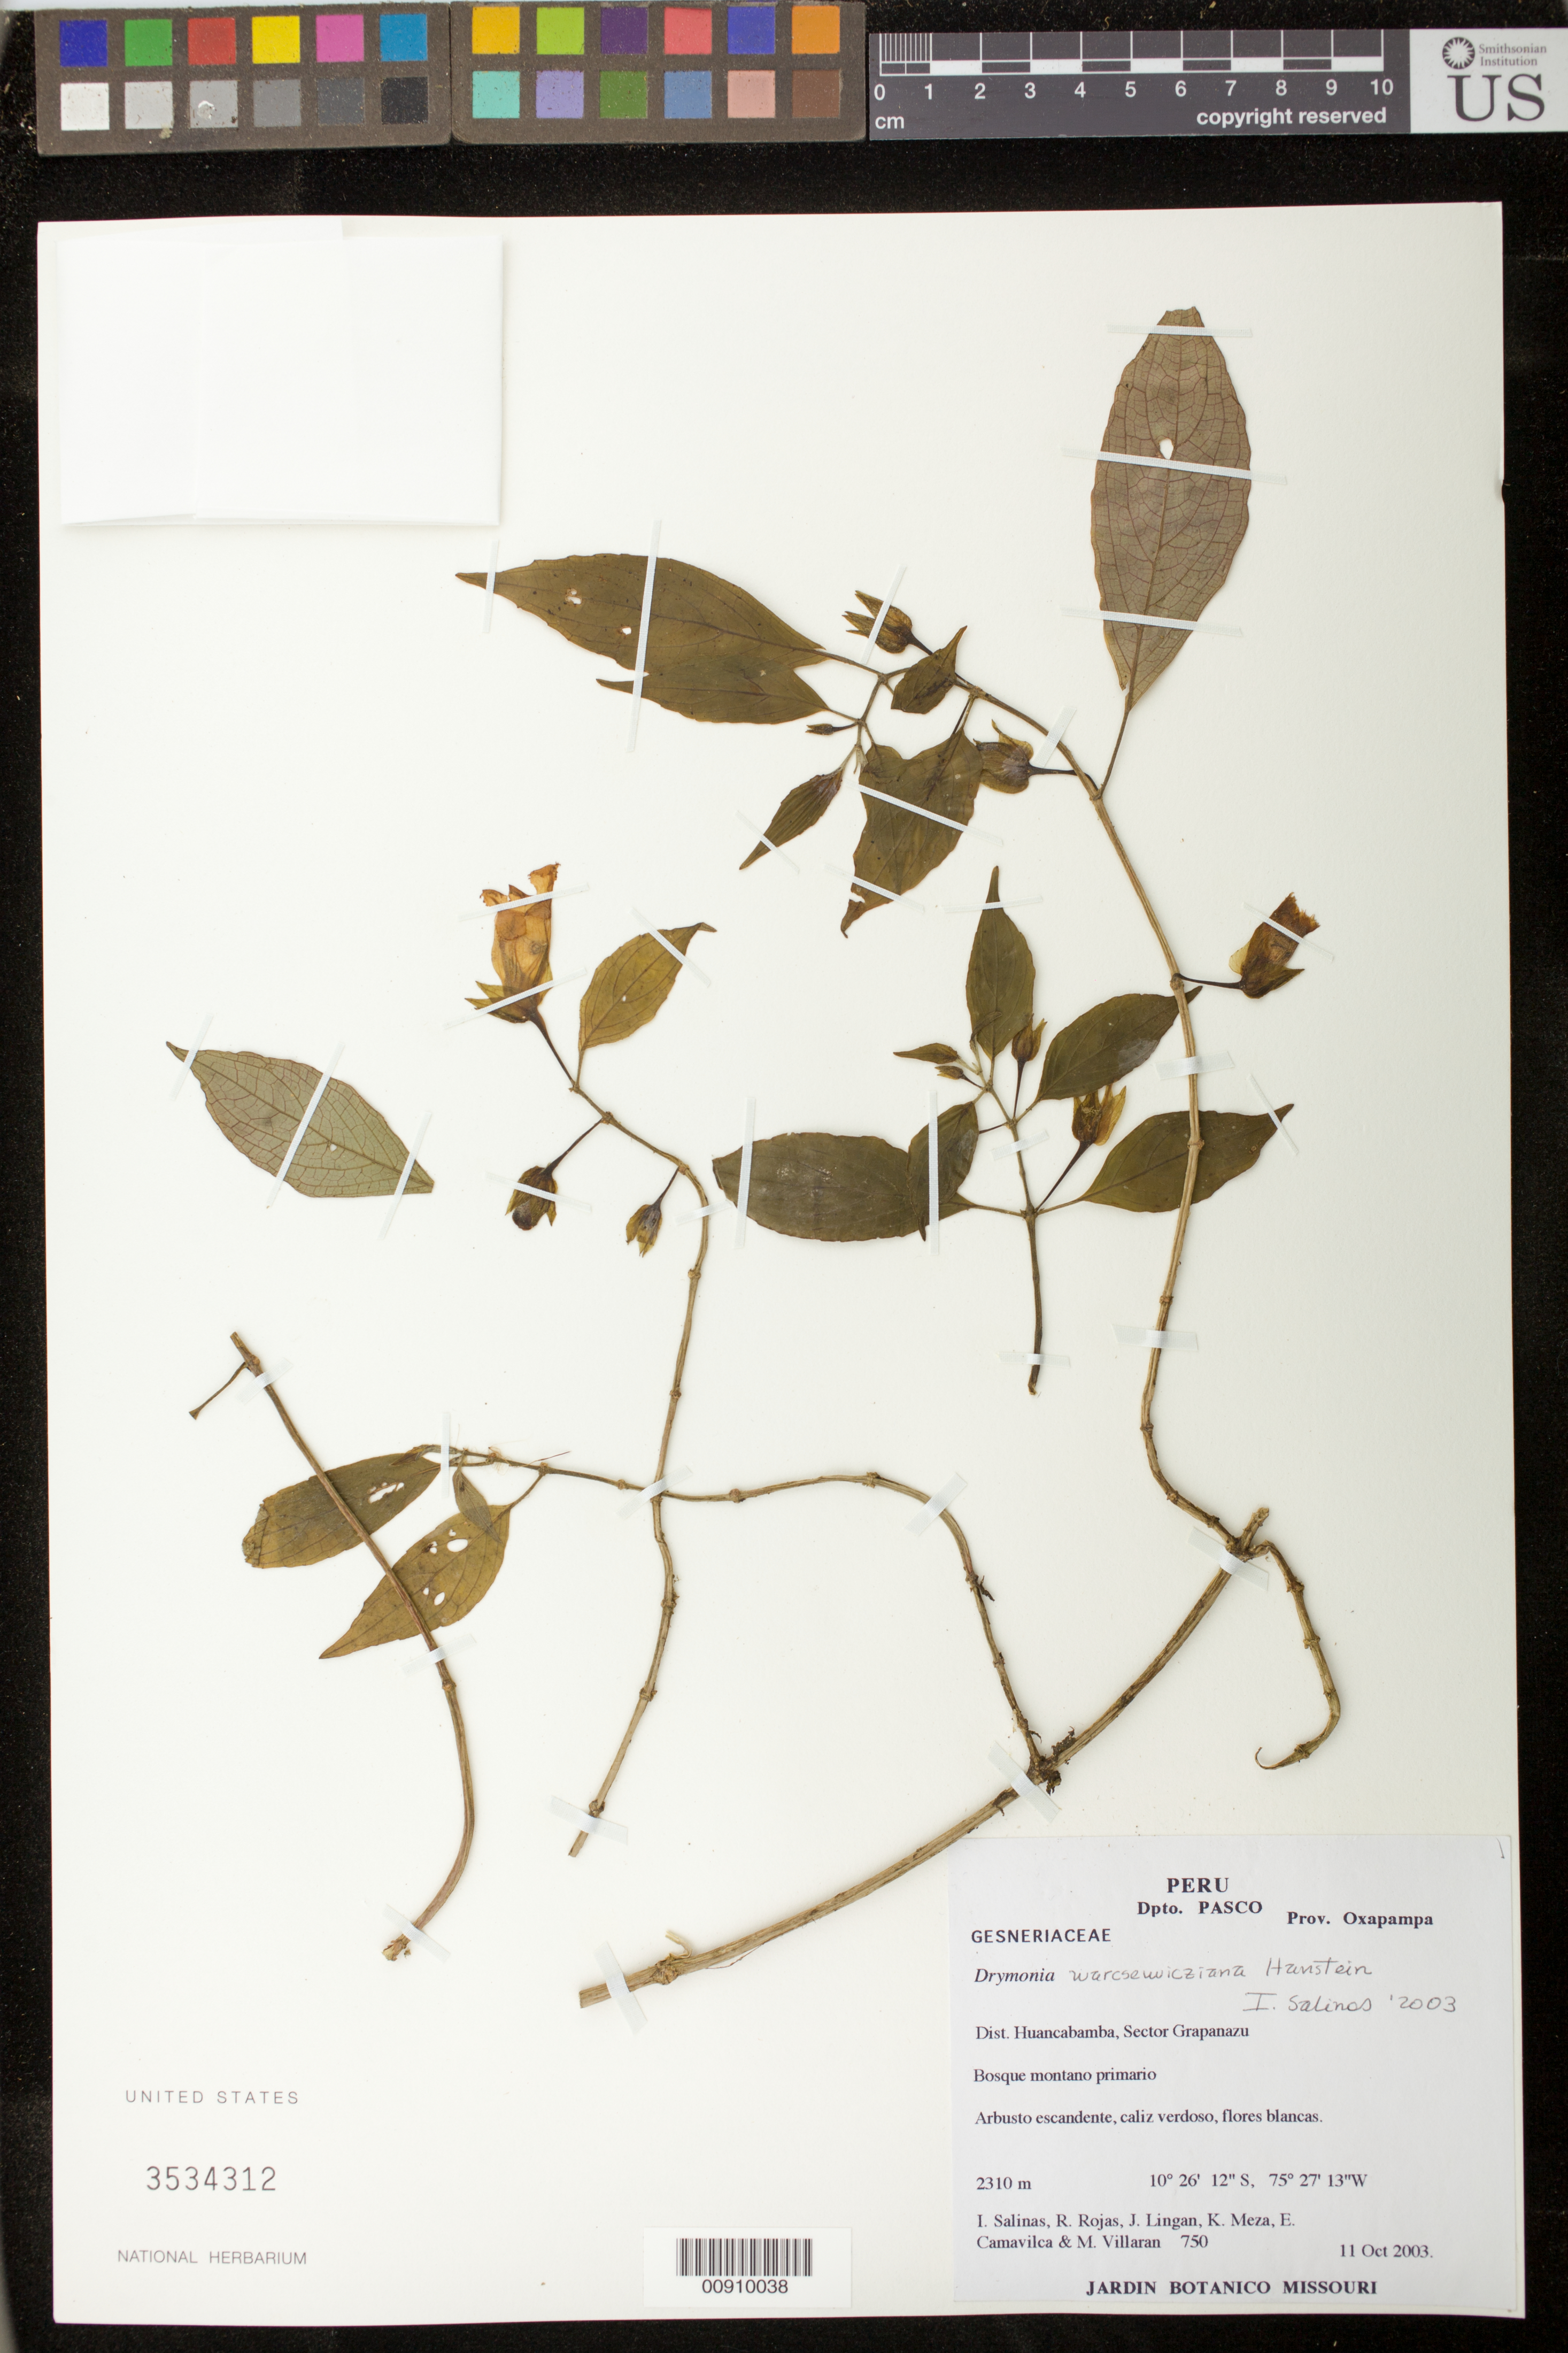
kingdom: Plantae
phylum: Tracheophyta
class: Magnoliopsida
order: Lamiales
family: Gesneriaceae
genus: Drymonia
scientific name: Drymonia warszewicziana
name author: Hanst.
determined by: Salinas, I.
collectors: I. Salinas & et al.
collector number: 750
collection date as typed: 11 Oct 2003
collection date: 2003-10-11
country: Peru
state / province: Pasco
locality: Dpto. Pasco, Prov. Oxapampa. Dist. Huancabamba, Sector Grapanazu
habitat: Bosque montano primario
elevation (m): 2310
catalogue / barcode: US 3534312